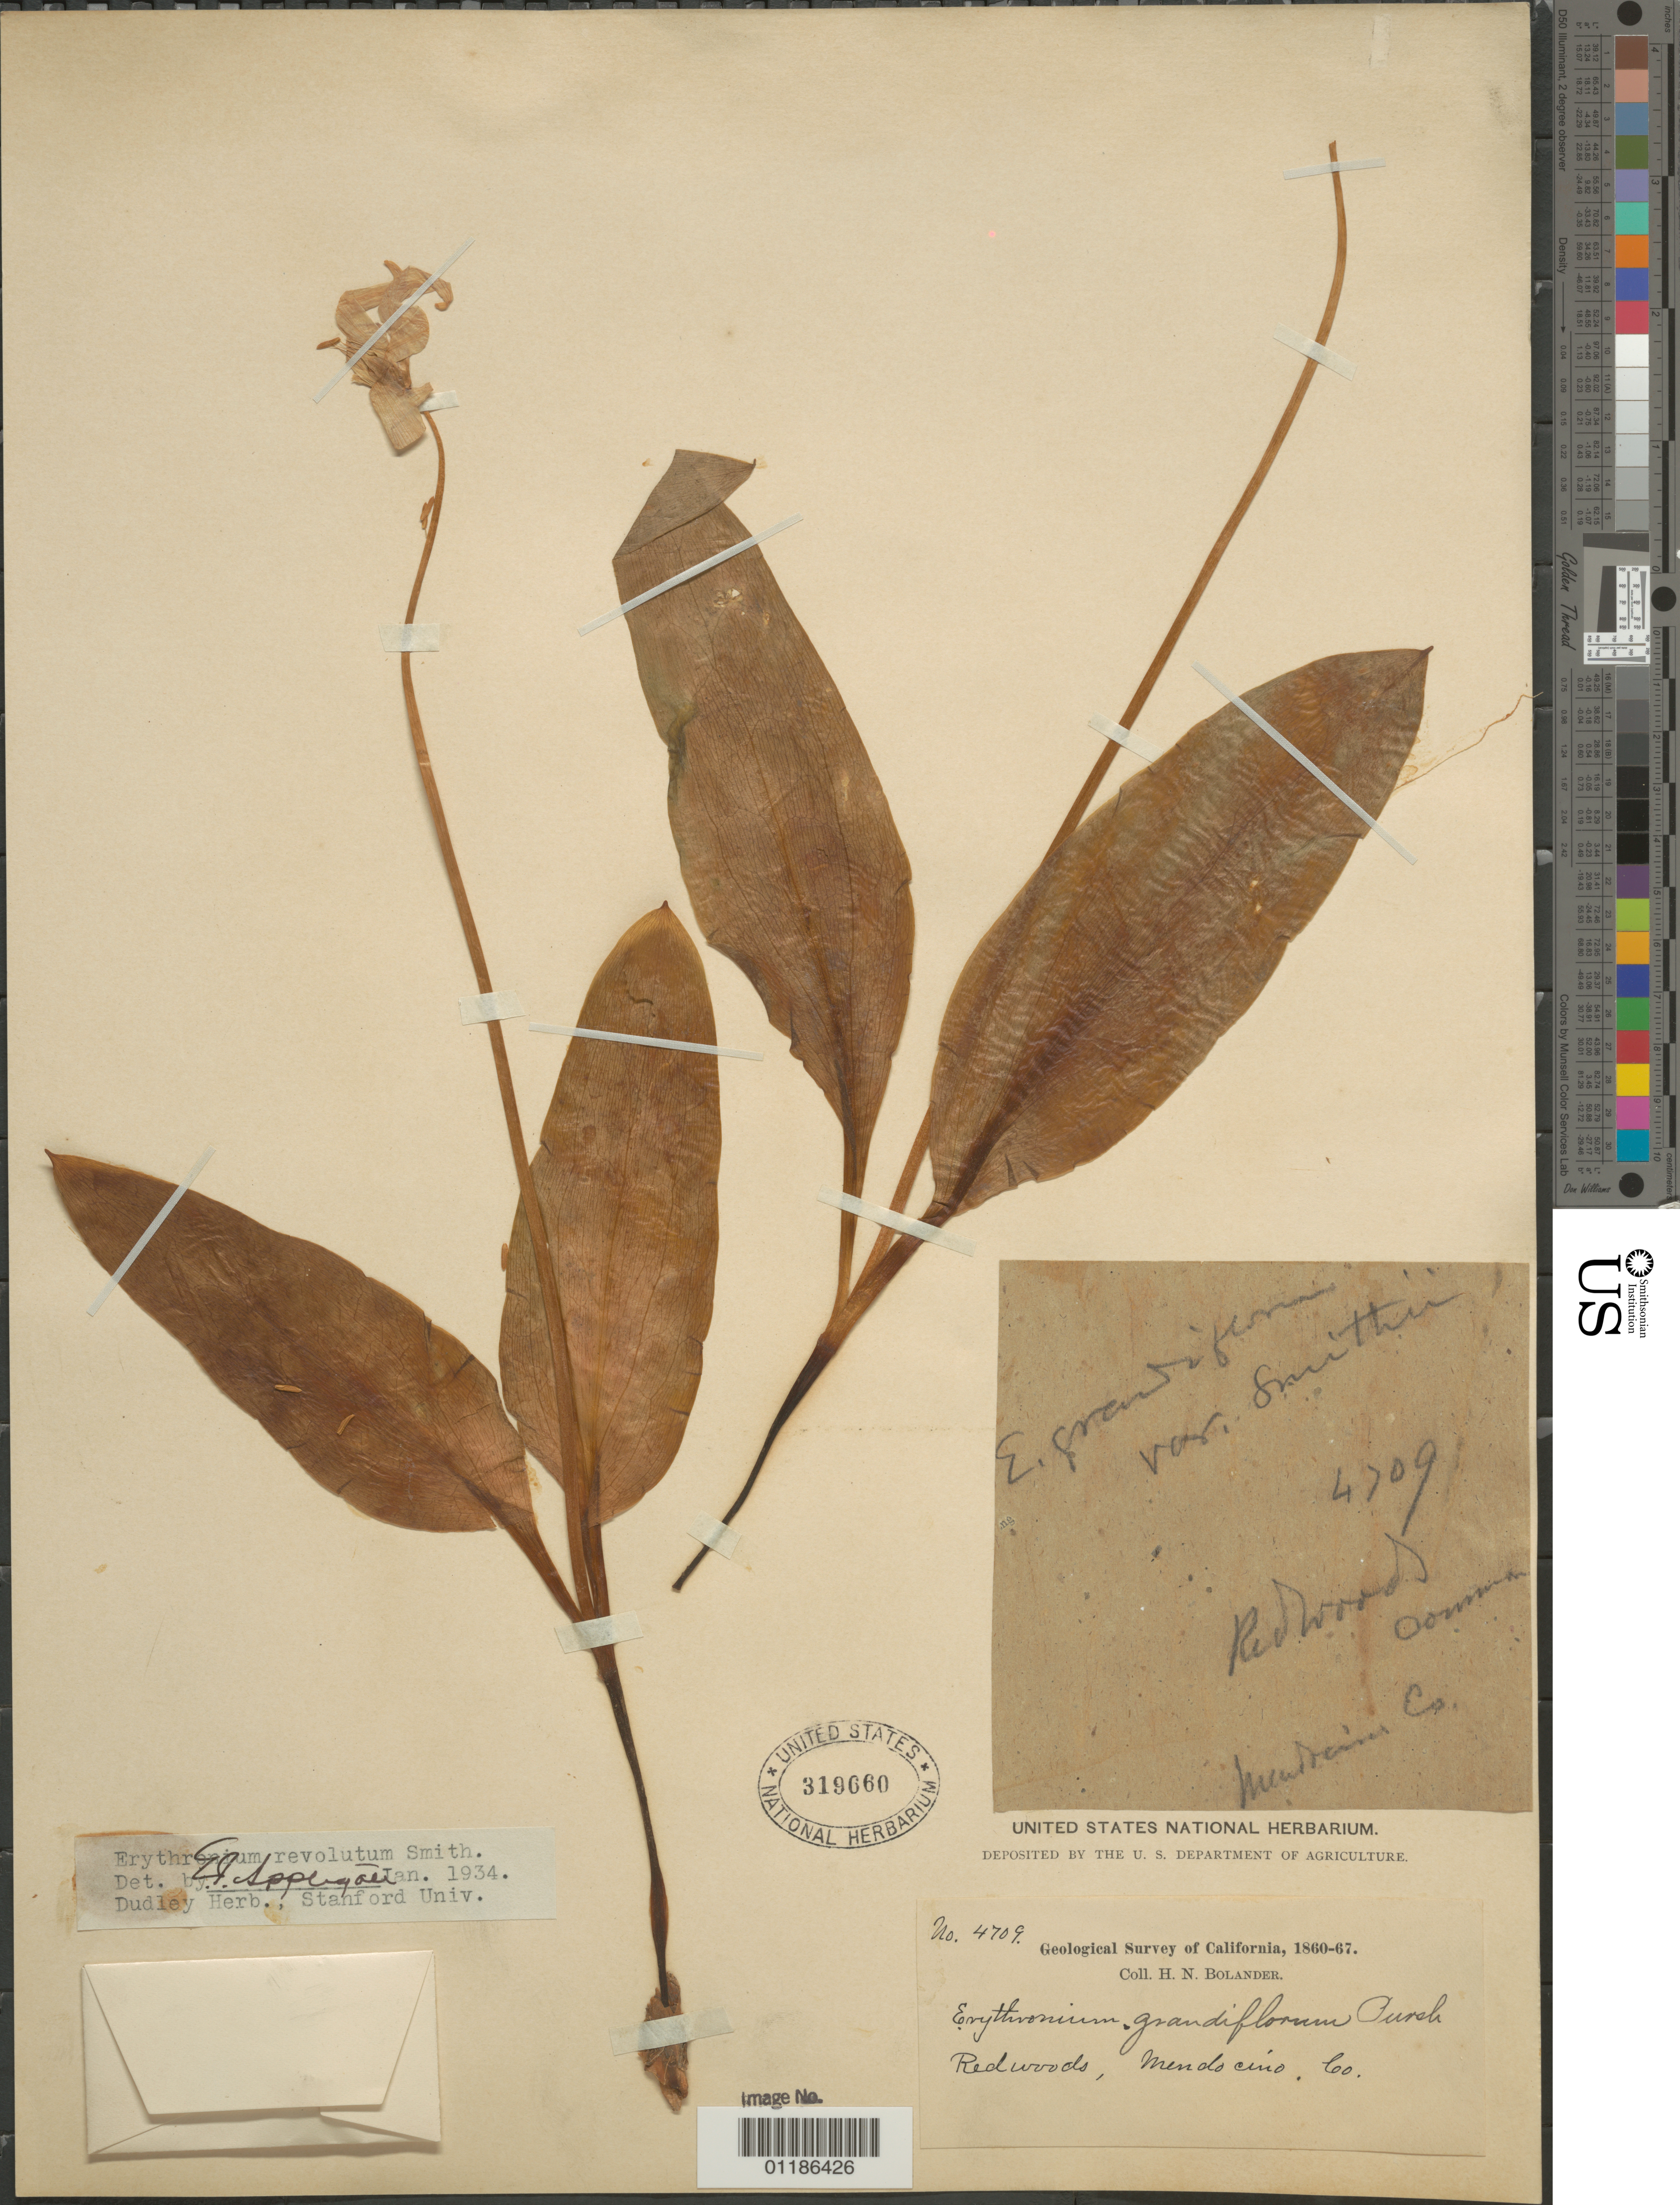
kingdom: Plantae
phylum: Tracheophyta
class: Liliopsida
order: Liliales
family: Liliaceae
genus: Erythronium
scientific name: Erythronium revolutum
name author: Sm.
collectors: H. Bolander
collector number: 4709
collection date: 1860/1867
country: United States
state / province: California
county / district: San Diego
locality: Redwoods.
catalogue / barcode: US 319660